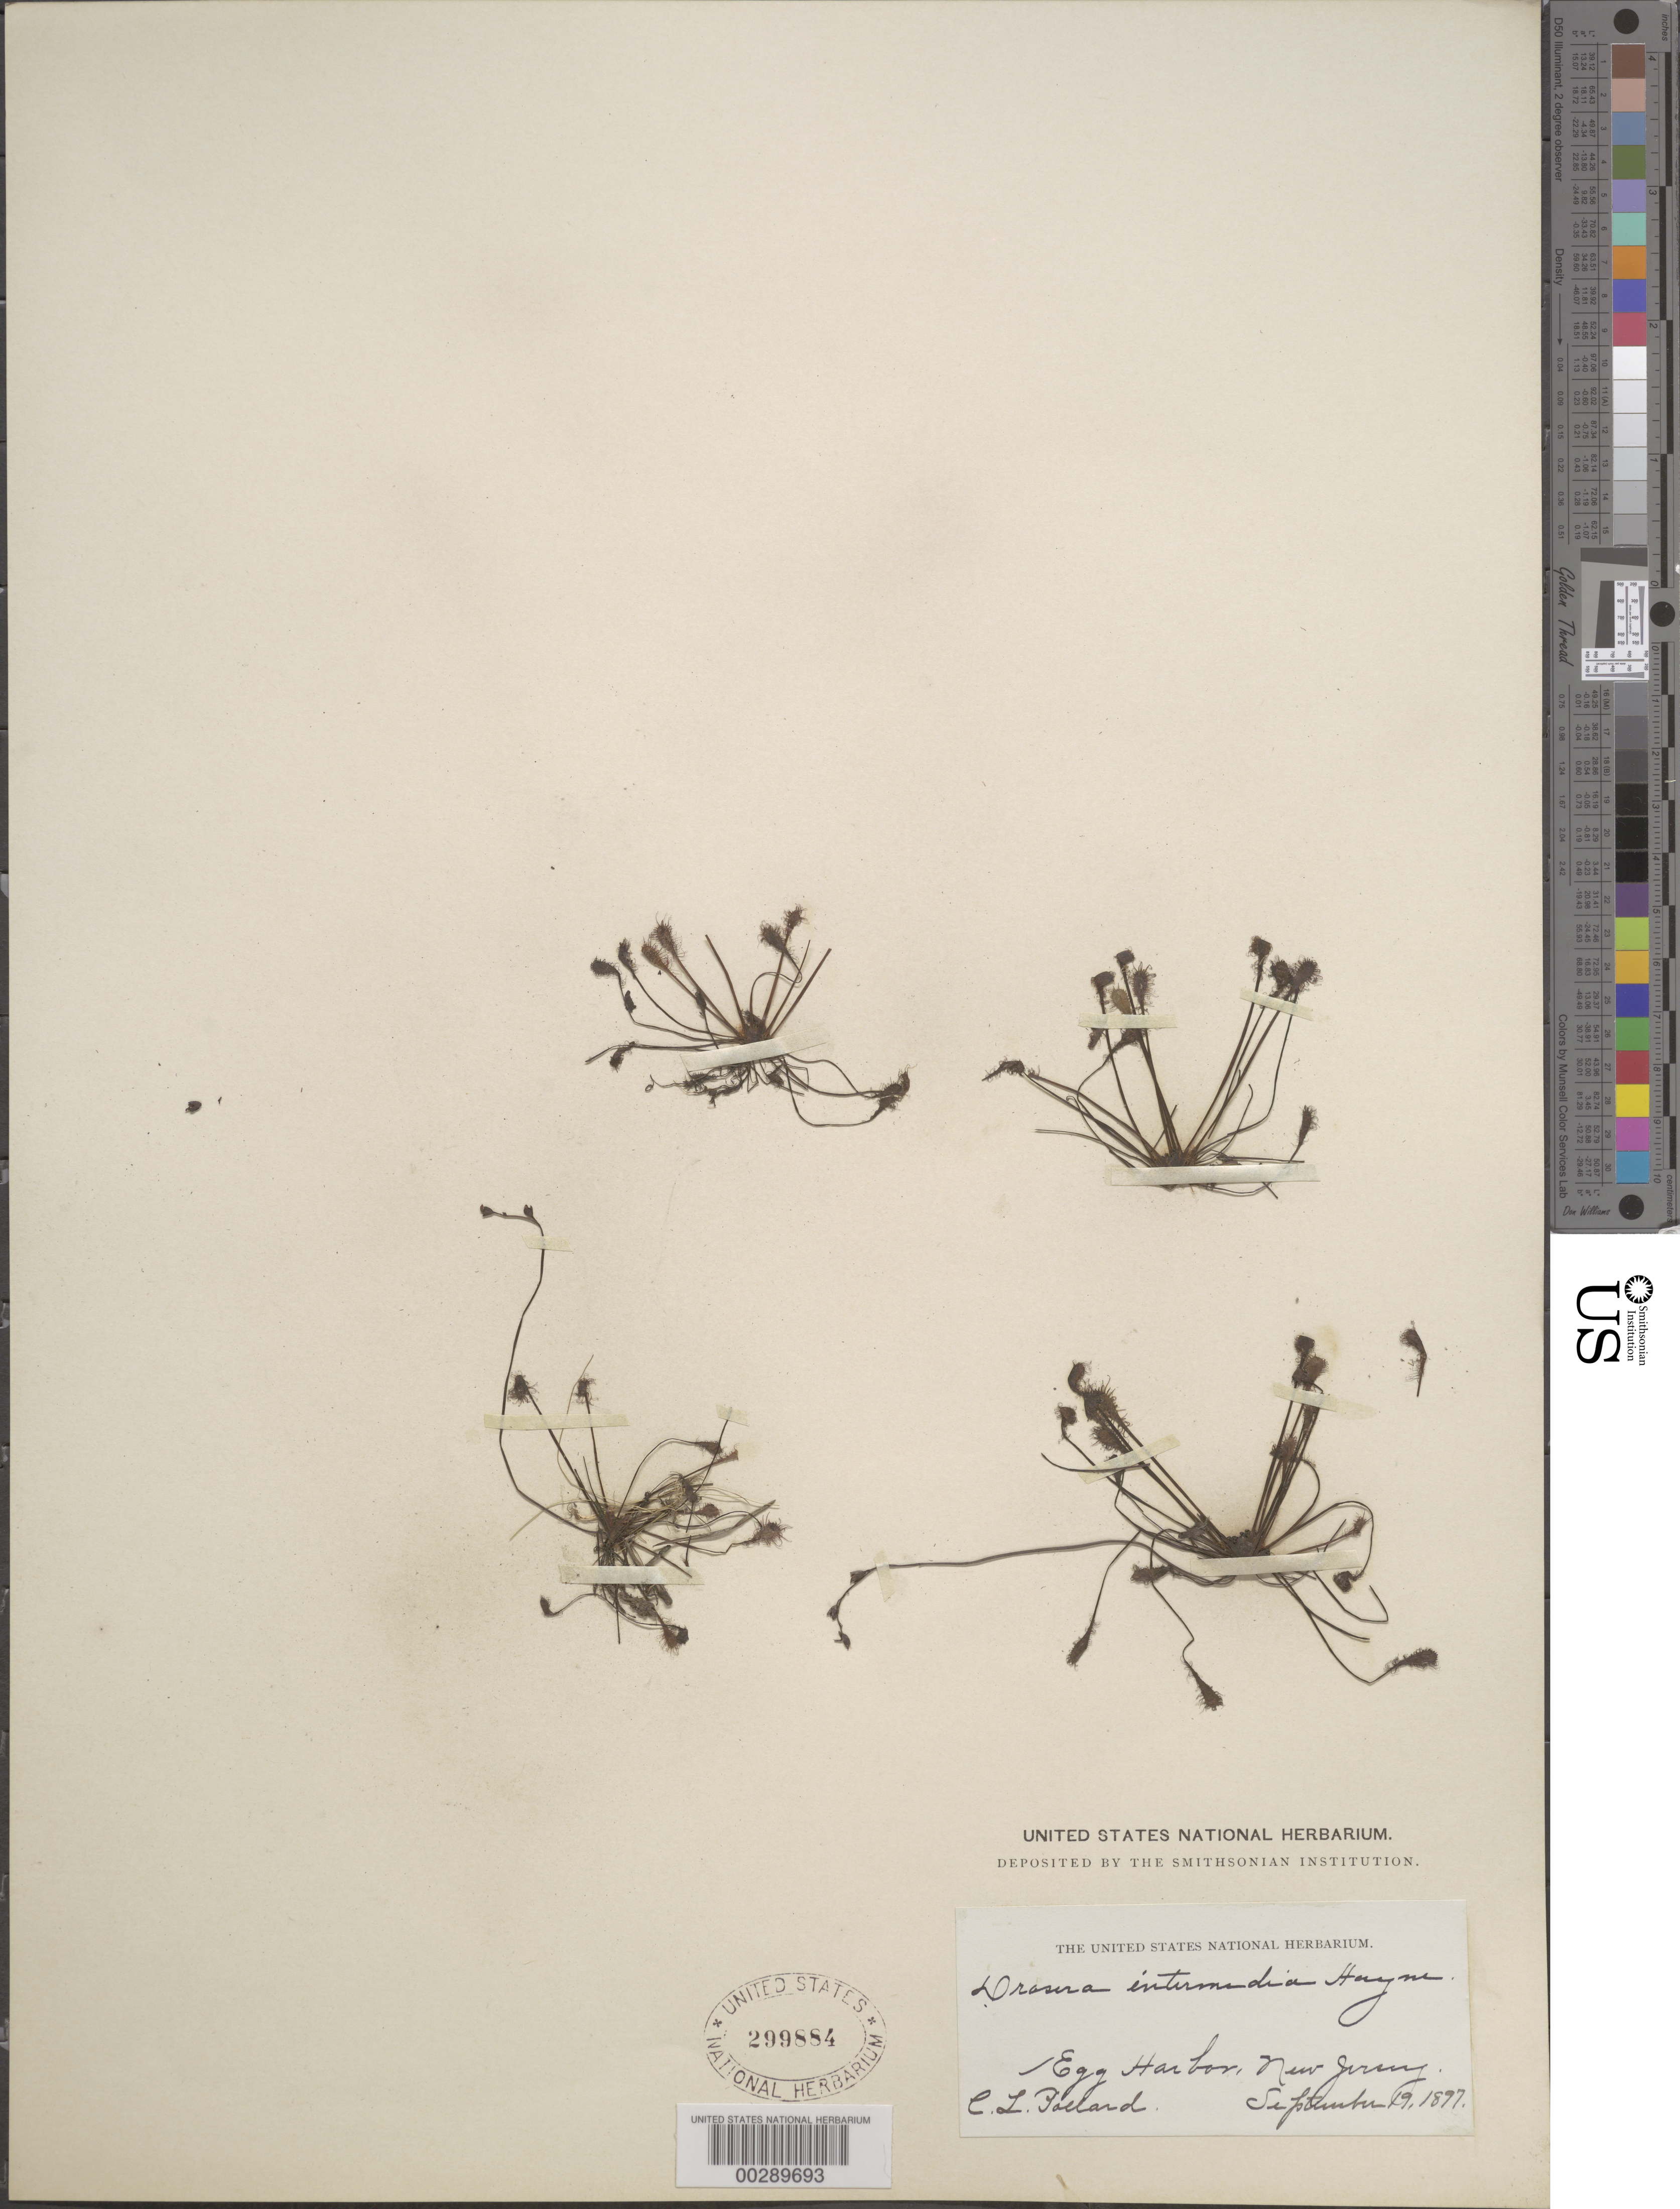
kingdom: Plantae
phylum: Tracheophyta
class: Magnoliopsida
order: Caryophyllales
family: Droseraceae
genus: Drosera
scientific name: Drosera intermedia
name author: Hayne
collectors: C. L. Pollard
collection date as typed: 19 Sep 1897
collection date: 1897-09-19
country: United States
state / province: New Jersey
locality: Egg harbor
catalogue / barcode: US 299884